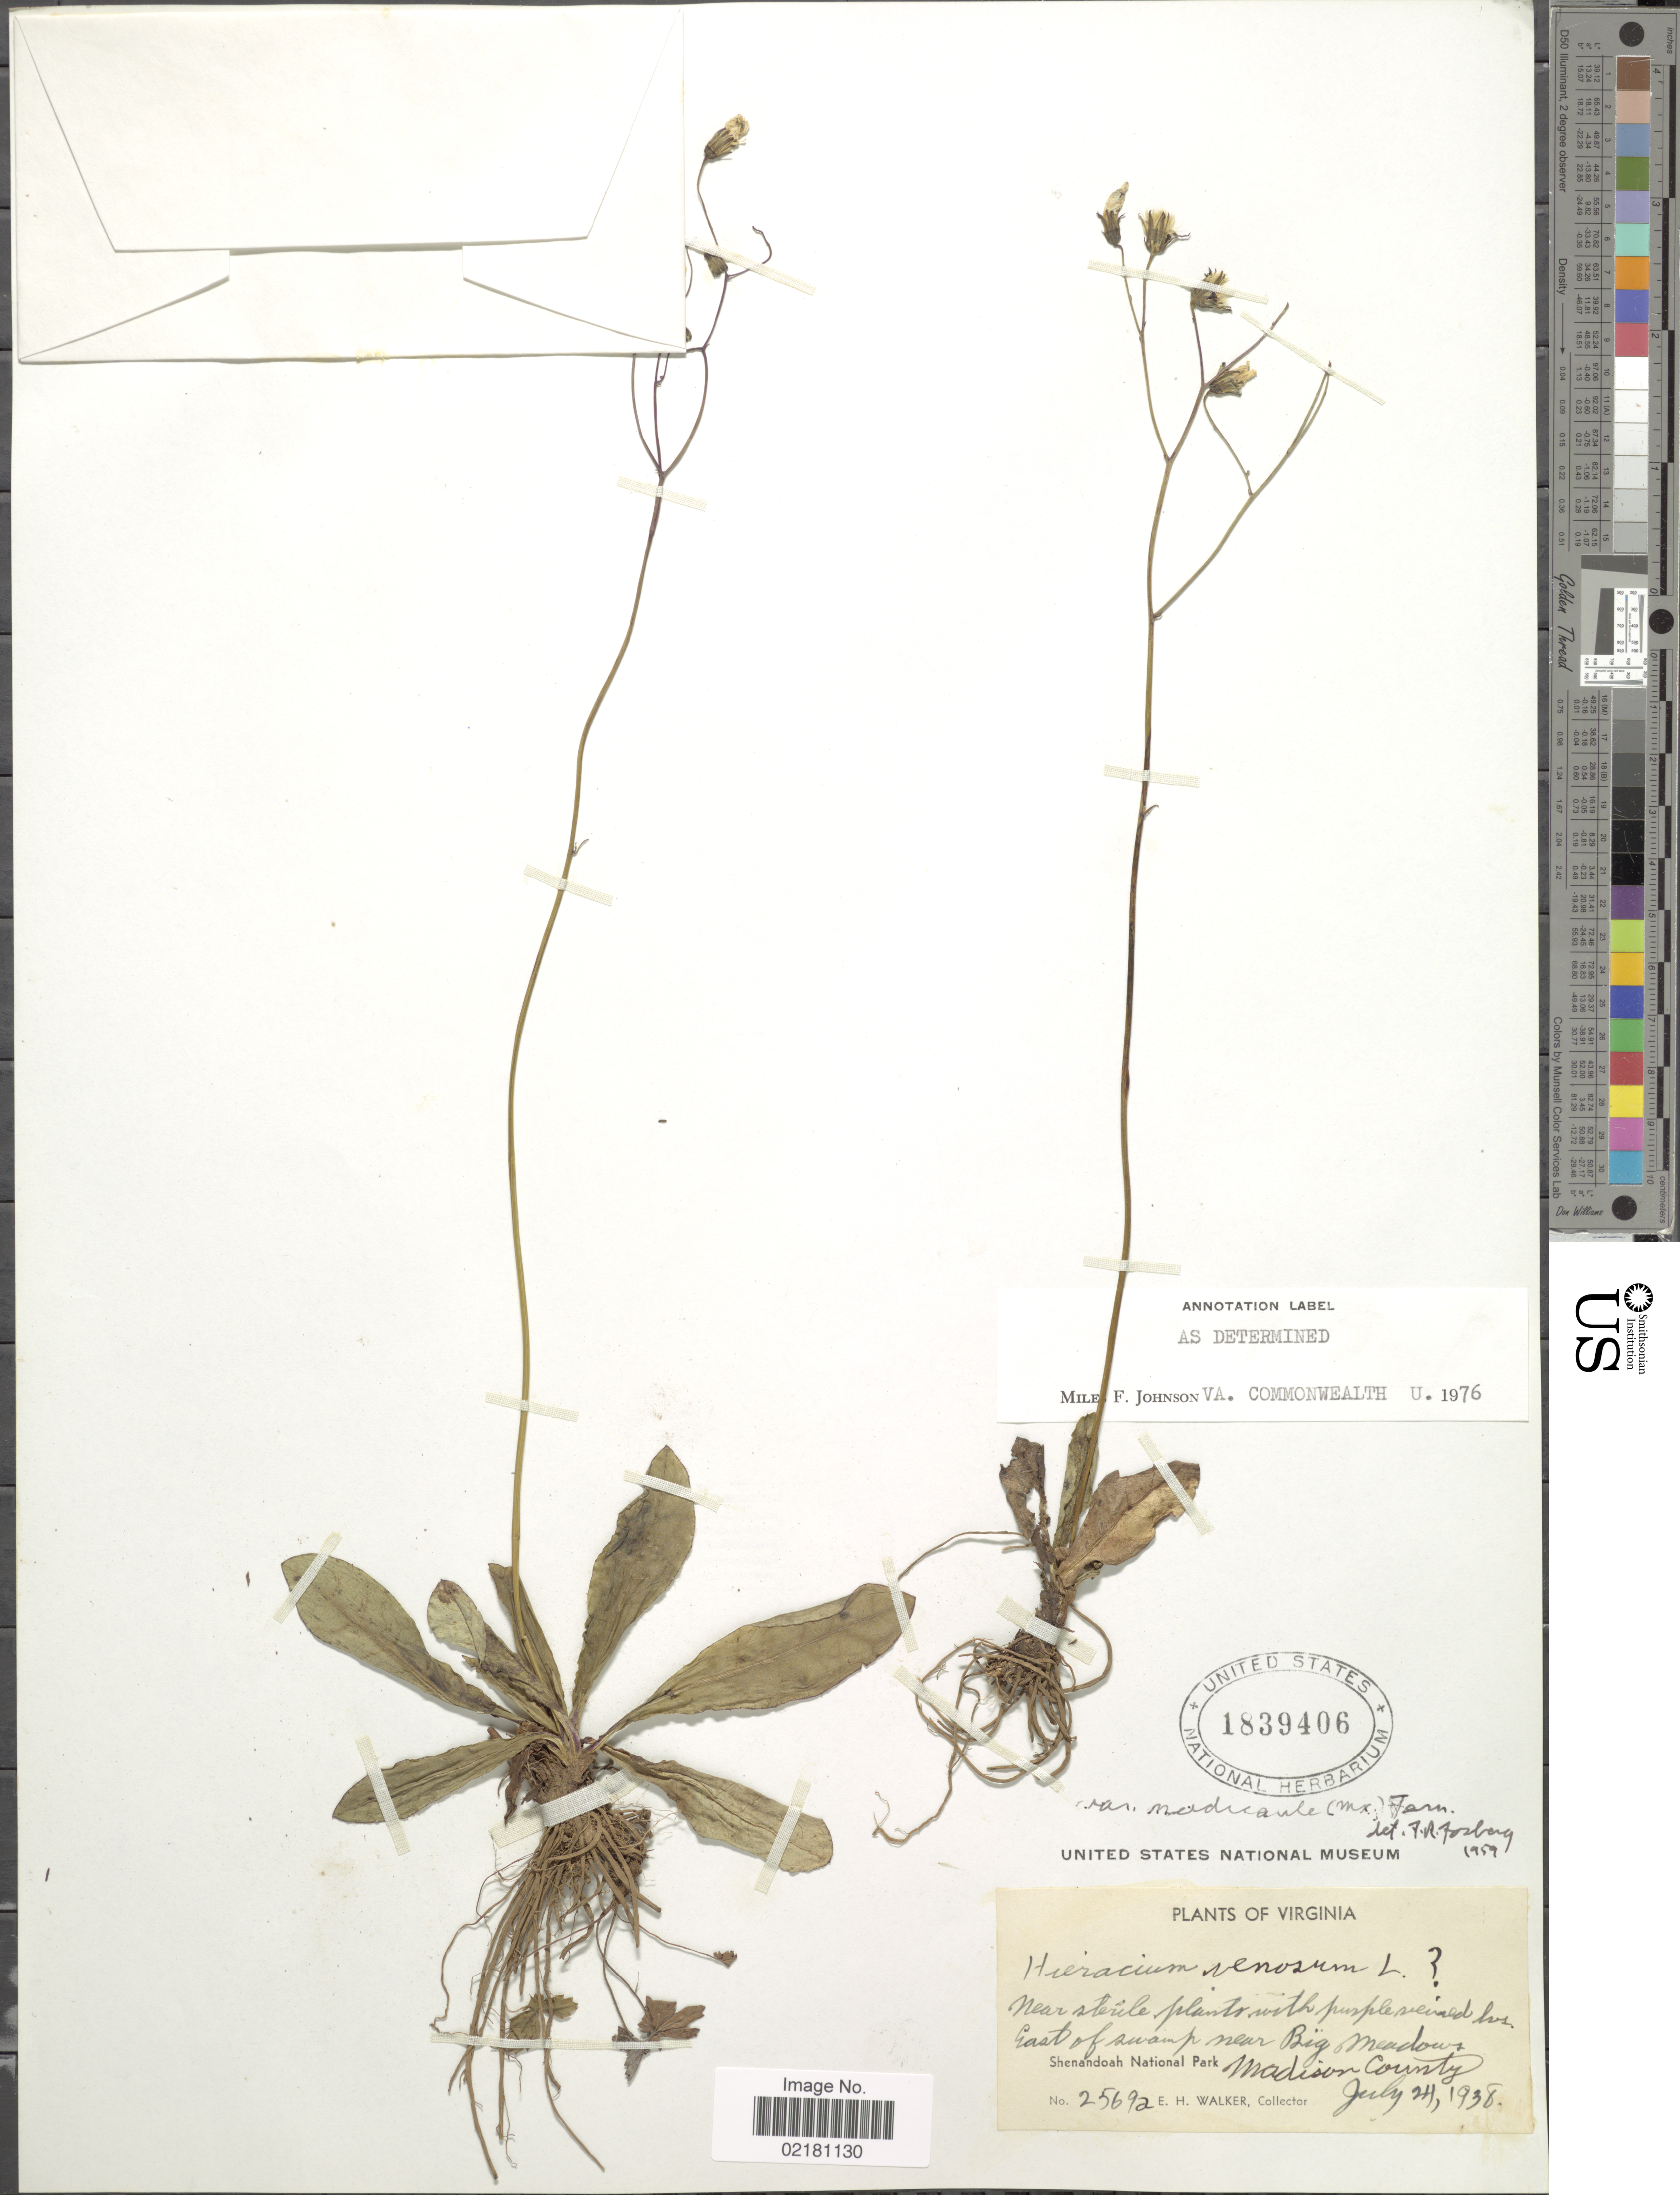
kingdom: Plantae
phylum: Tracheophyta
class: Magnoliopsida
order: Asterales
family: Asteraceae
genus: Hieracium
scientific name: Hieracium venosum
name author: L.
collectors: E. H. Walker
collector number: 25692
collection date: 1938-07-24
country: United States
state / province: Virginia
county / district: Madison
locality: East of swamp near Big Meadows. Shenandoah National Park. Madison County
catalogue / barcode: US 1839406